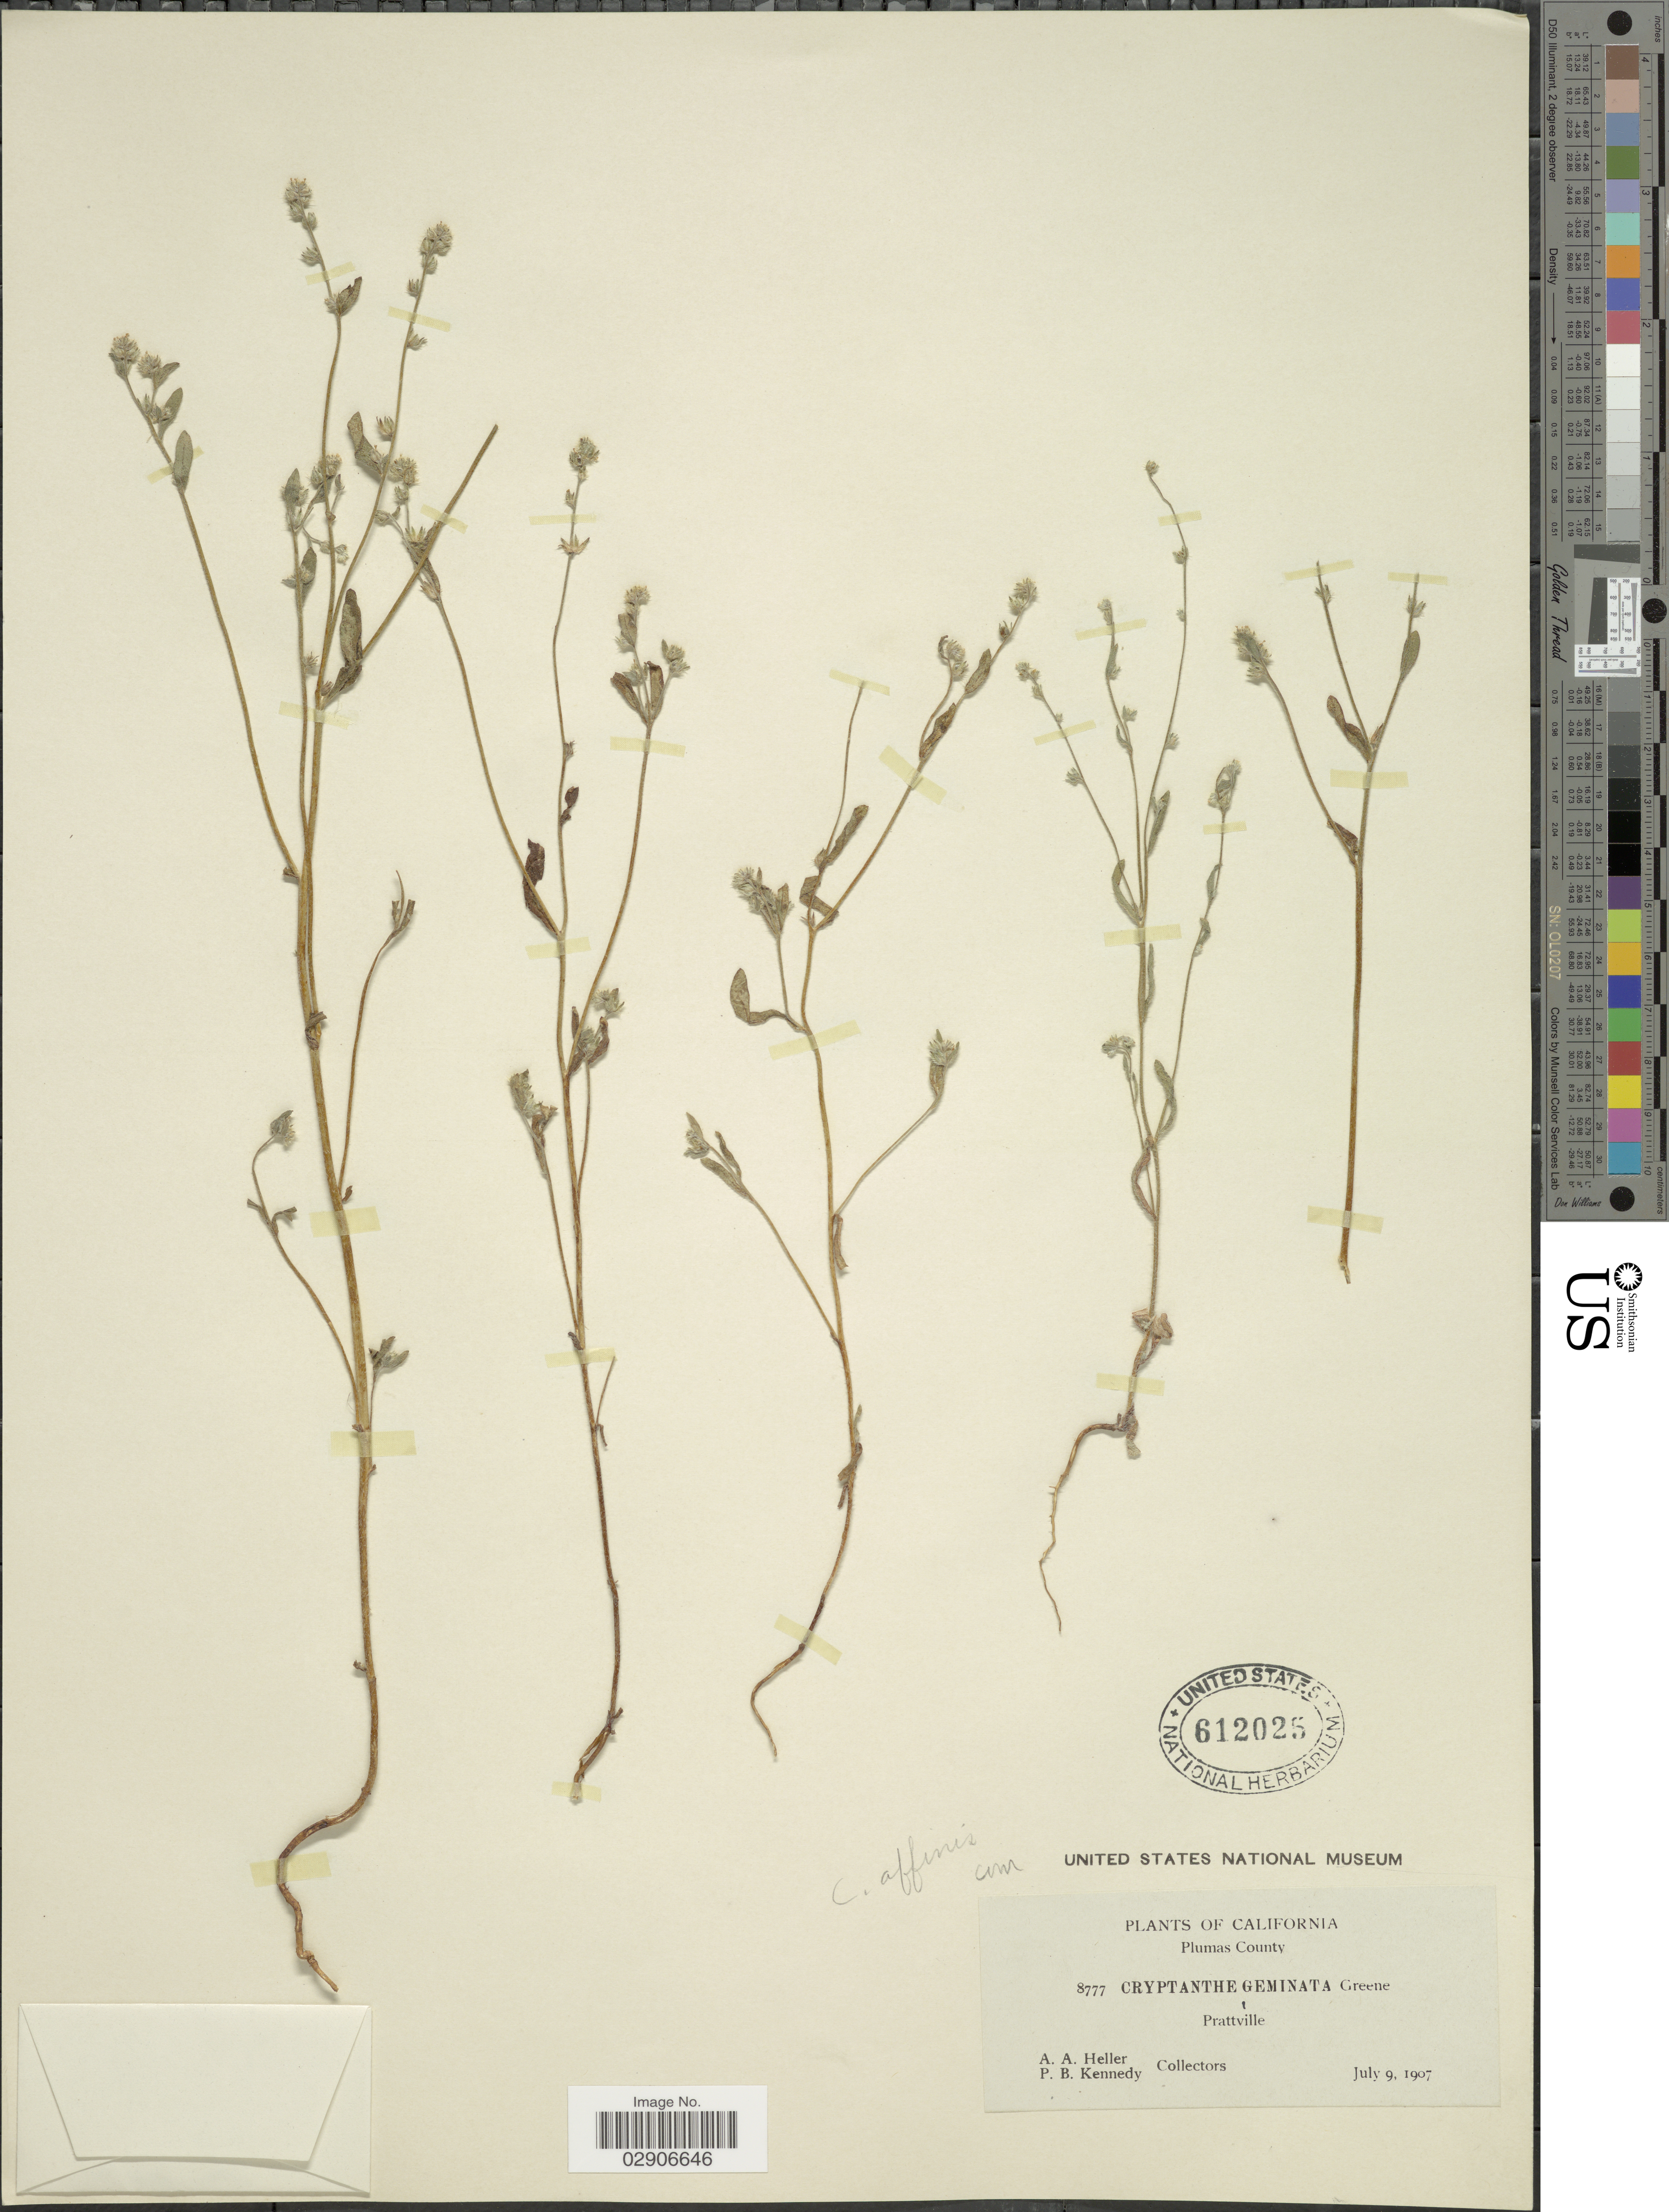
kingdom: Plantae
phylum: Tracheophyta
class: Magnoliopsida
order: Boraginales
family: Boraginaceae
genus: Cryptantha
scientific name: Cryptantha affinis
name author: (A. Gray) Greene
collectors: A. A. Heller & P. B. Kennedy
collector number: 8777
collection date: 1907-07-09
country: United States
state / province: California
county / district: Plumas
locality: Prattville. California. Plumas County.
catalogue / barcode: US 612025